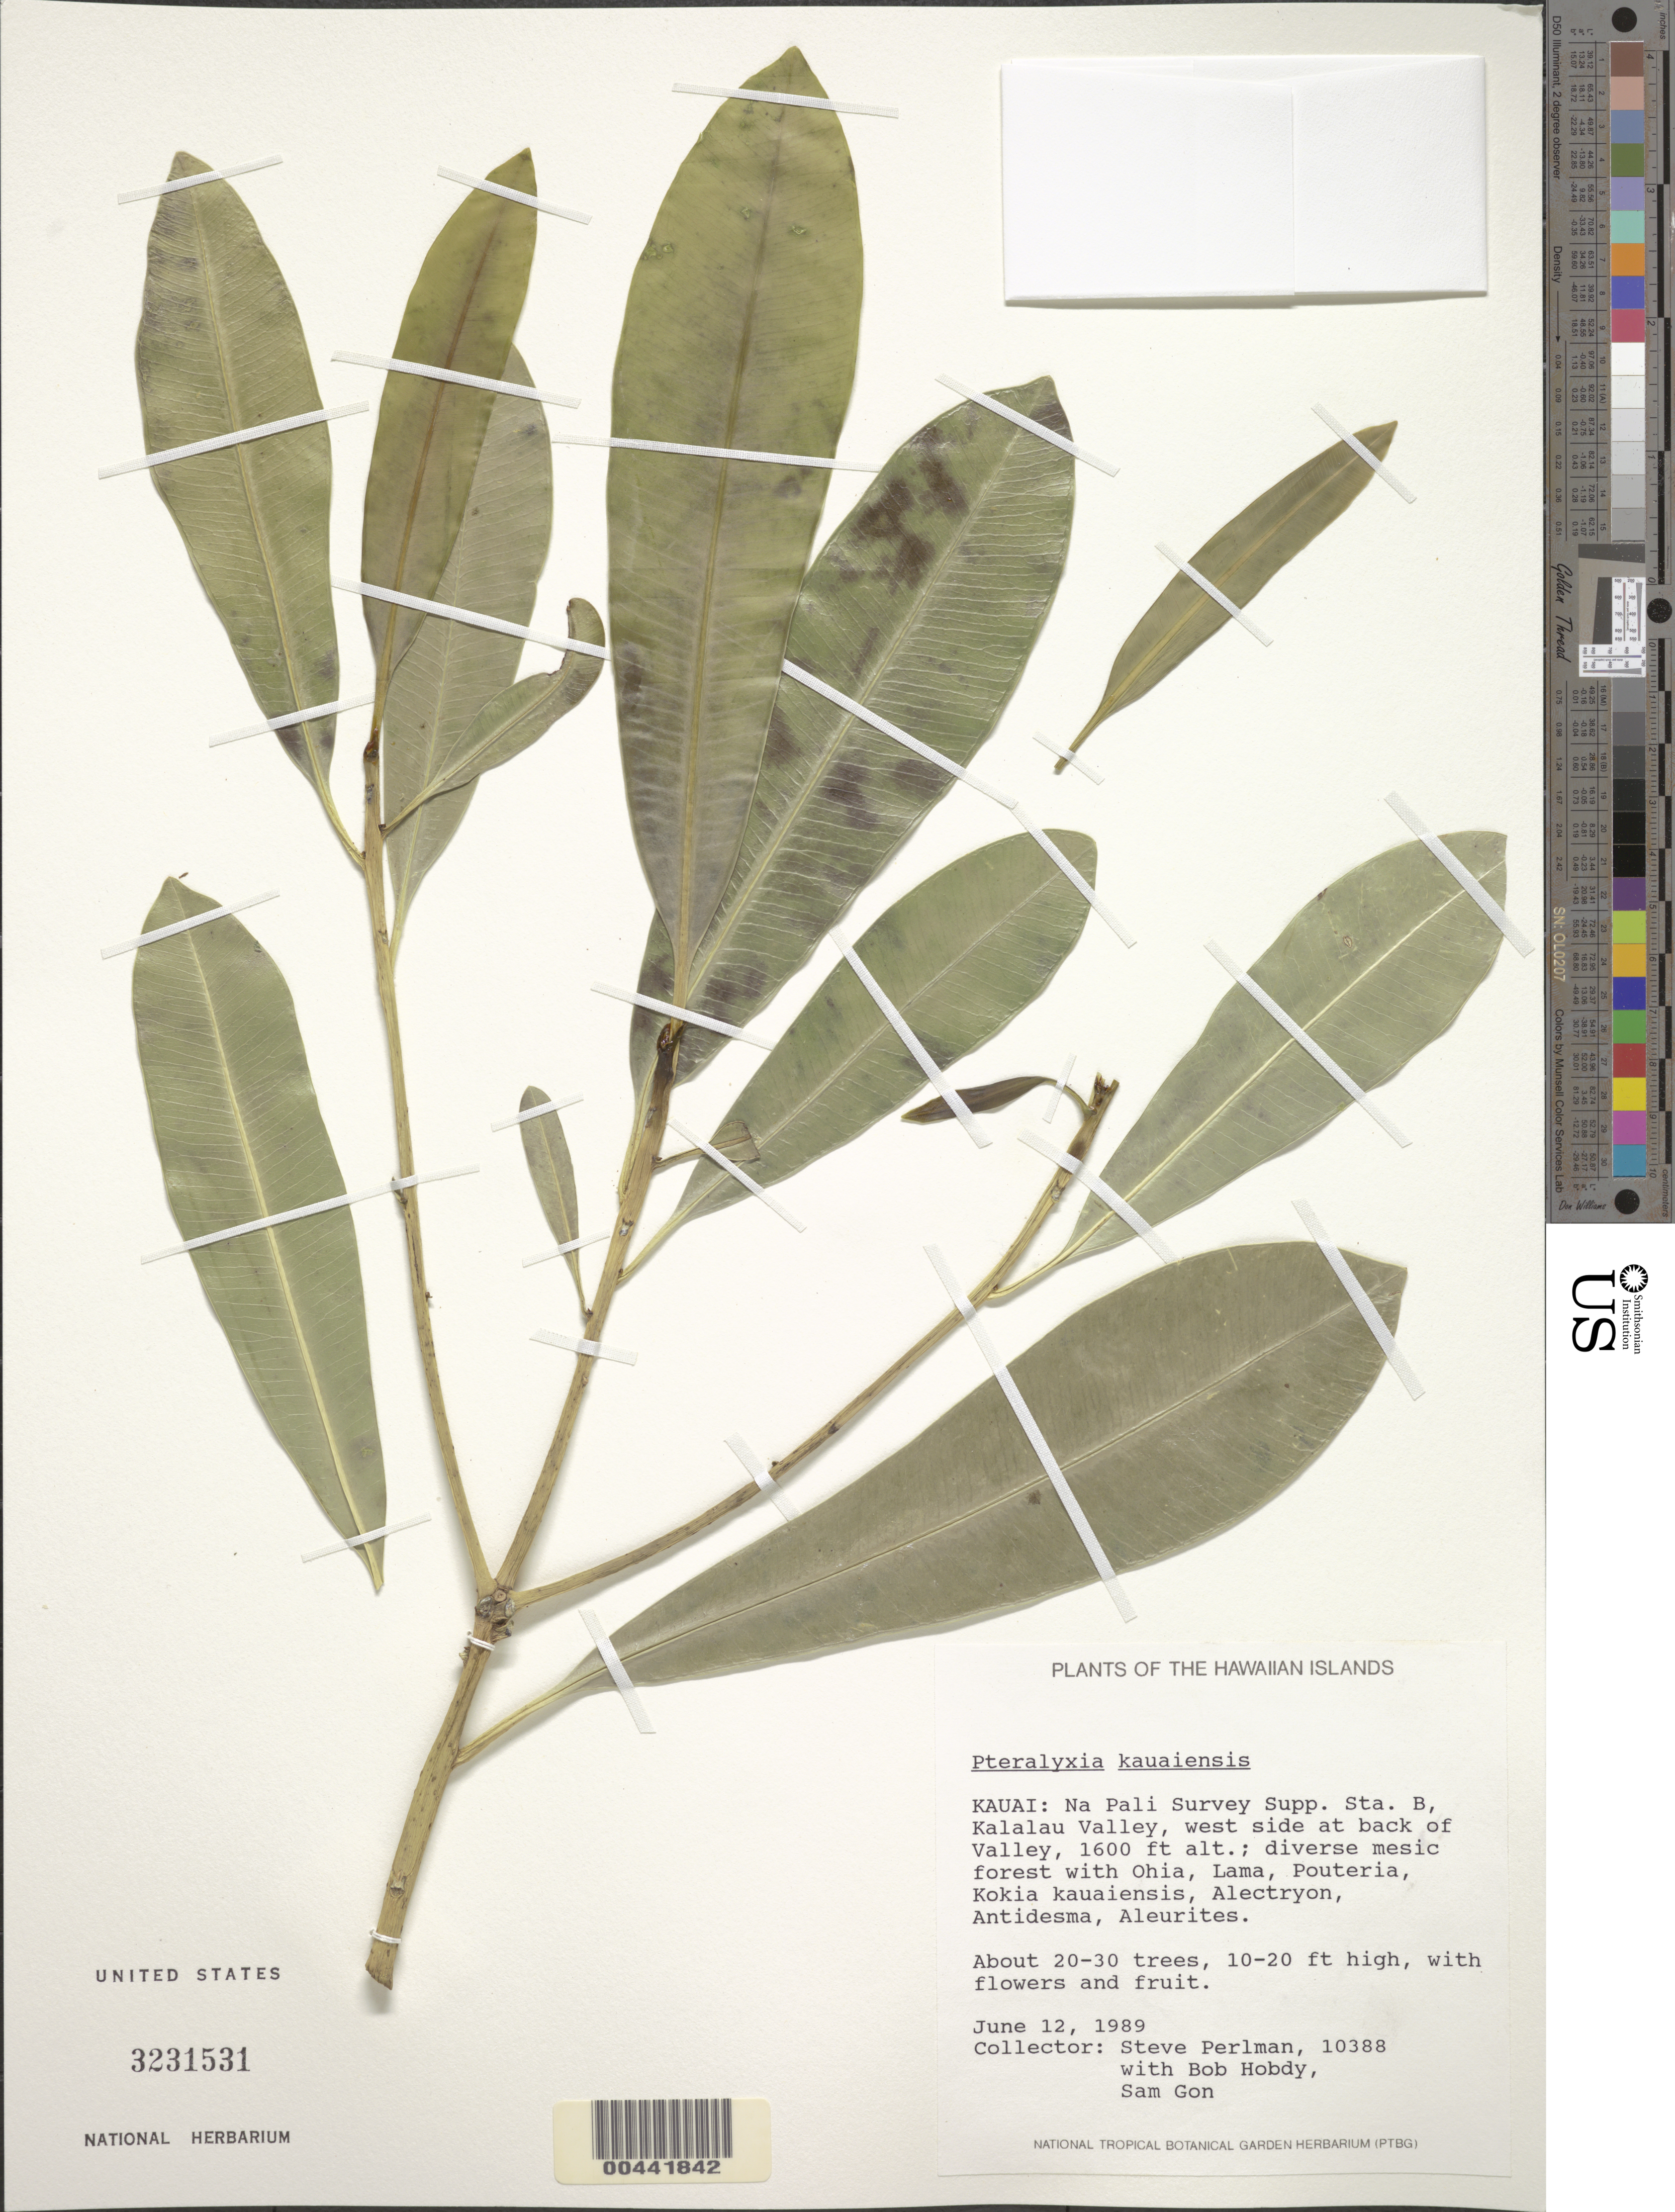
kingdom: Plantae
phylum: Tracheophyta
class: Magnoliopsida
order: Gentianales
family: Apocynaceae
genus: Pteralyxia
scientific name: Pteralyxia kauaiensis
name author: Caum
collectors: S. P. Perlman, B. Hobdy & S. Gon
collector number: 10388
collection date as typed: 12 Jun 1989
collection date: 1989-06-12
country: United States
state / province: Hawaii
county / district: Kauai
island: Kaua'i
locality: Na Pali Survey Supp. Sta B, Kalalau Valley, west side at back of Valley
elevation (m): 488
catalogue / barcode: US 3231531